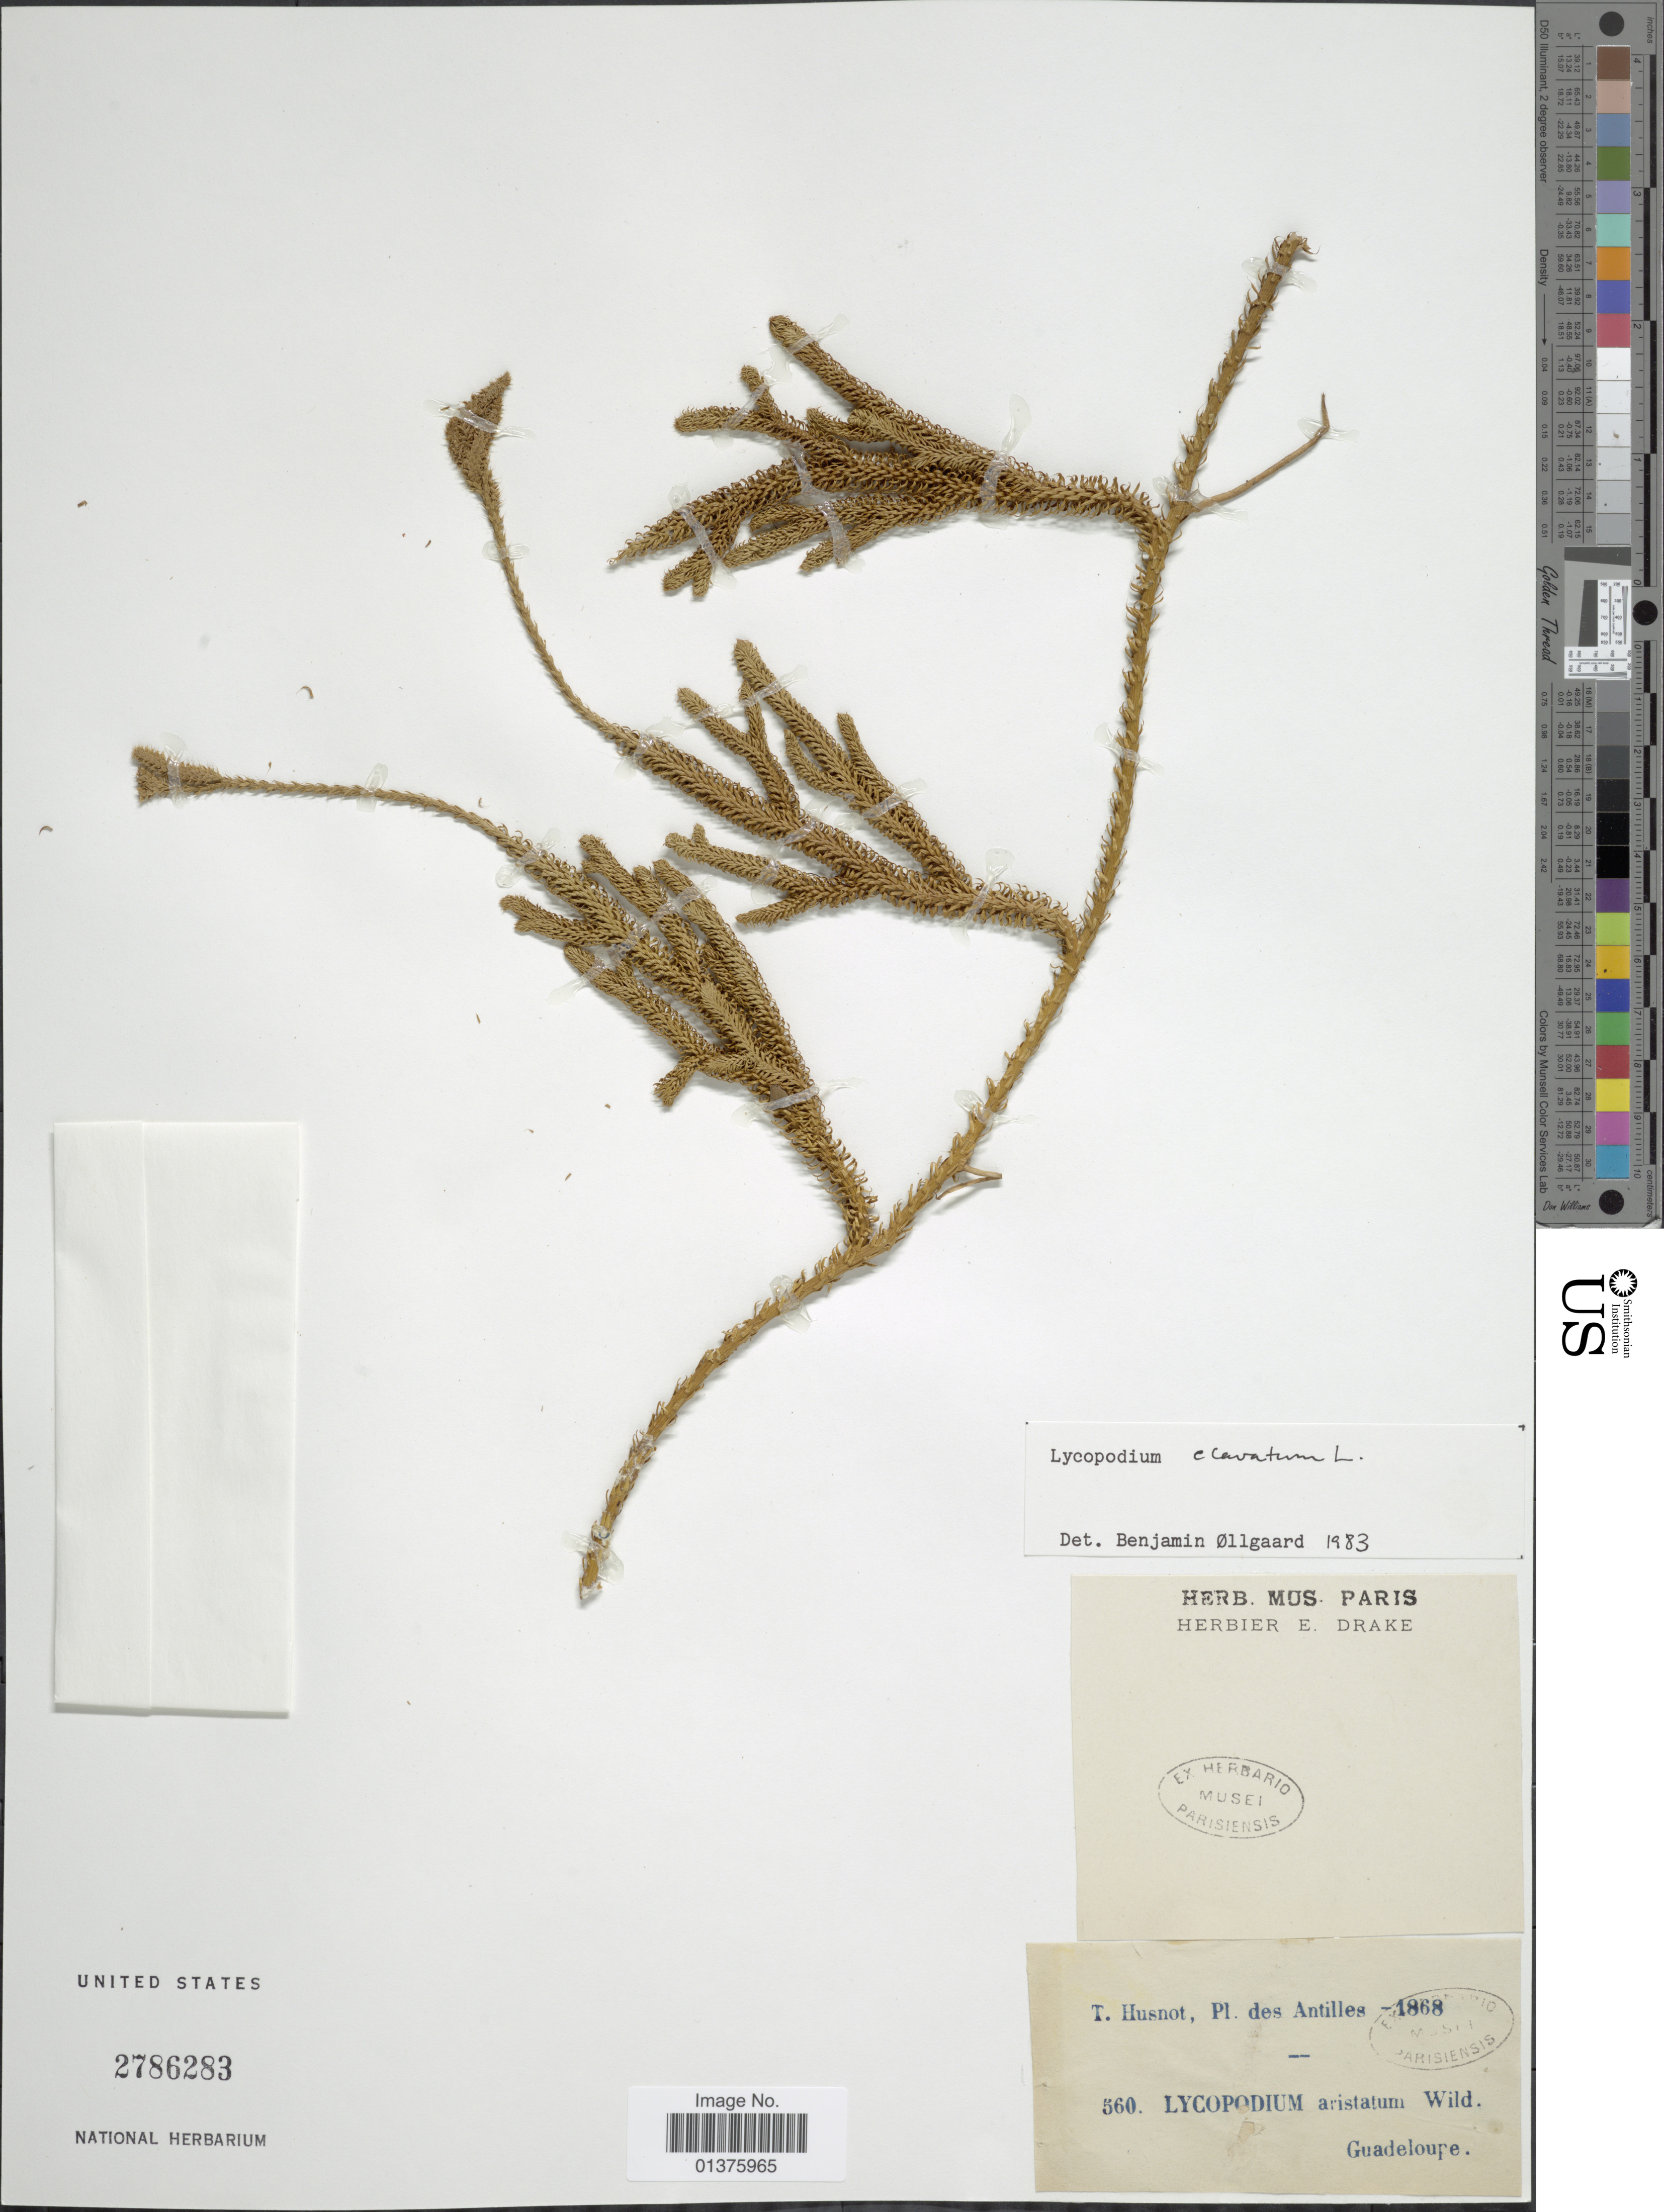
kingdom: Plantae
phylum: Tracheophyta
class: Lycopodiopsida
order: Lycopodiales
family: Lycopodiaceae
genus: Lycopodium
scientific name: Lycopodium clavatum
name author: L.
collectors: P. T. Husnot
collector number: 560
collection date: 1868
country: Guadeloupe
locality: Pl. de Antilles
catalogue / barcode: US 2786283